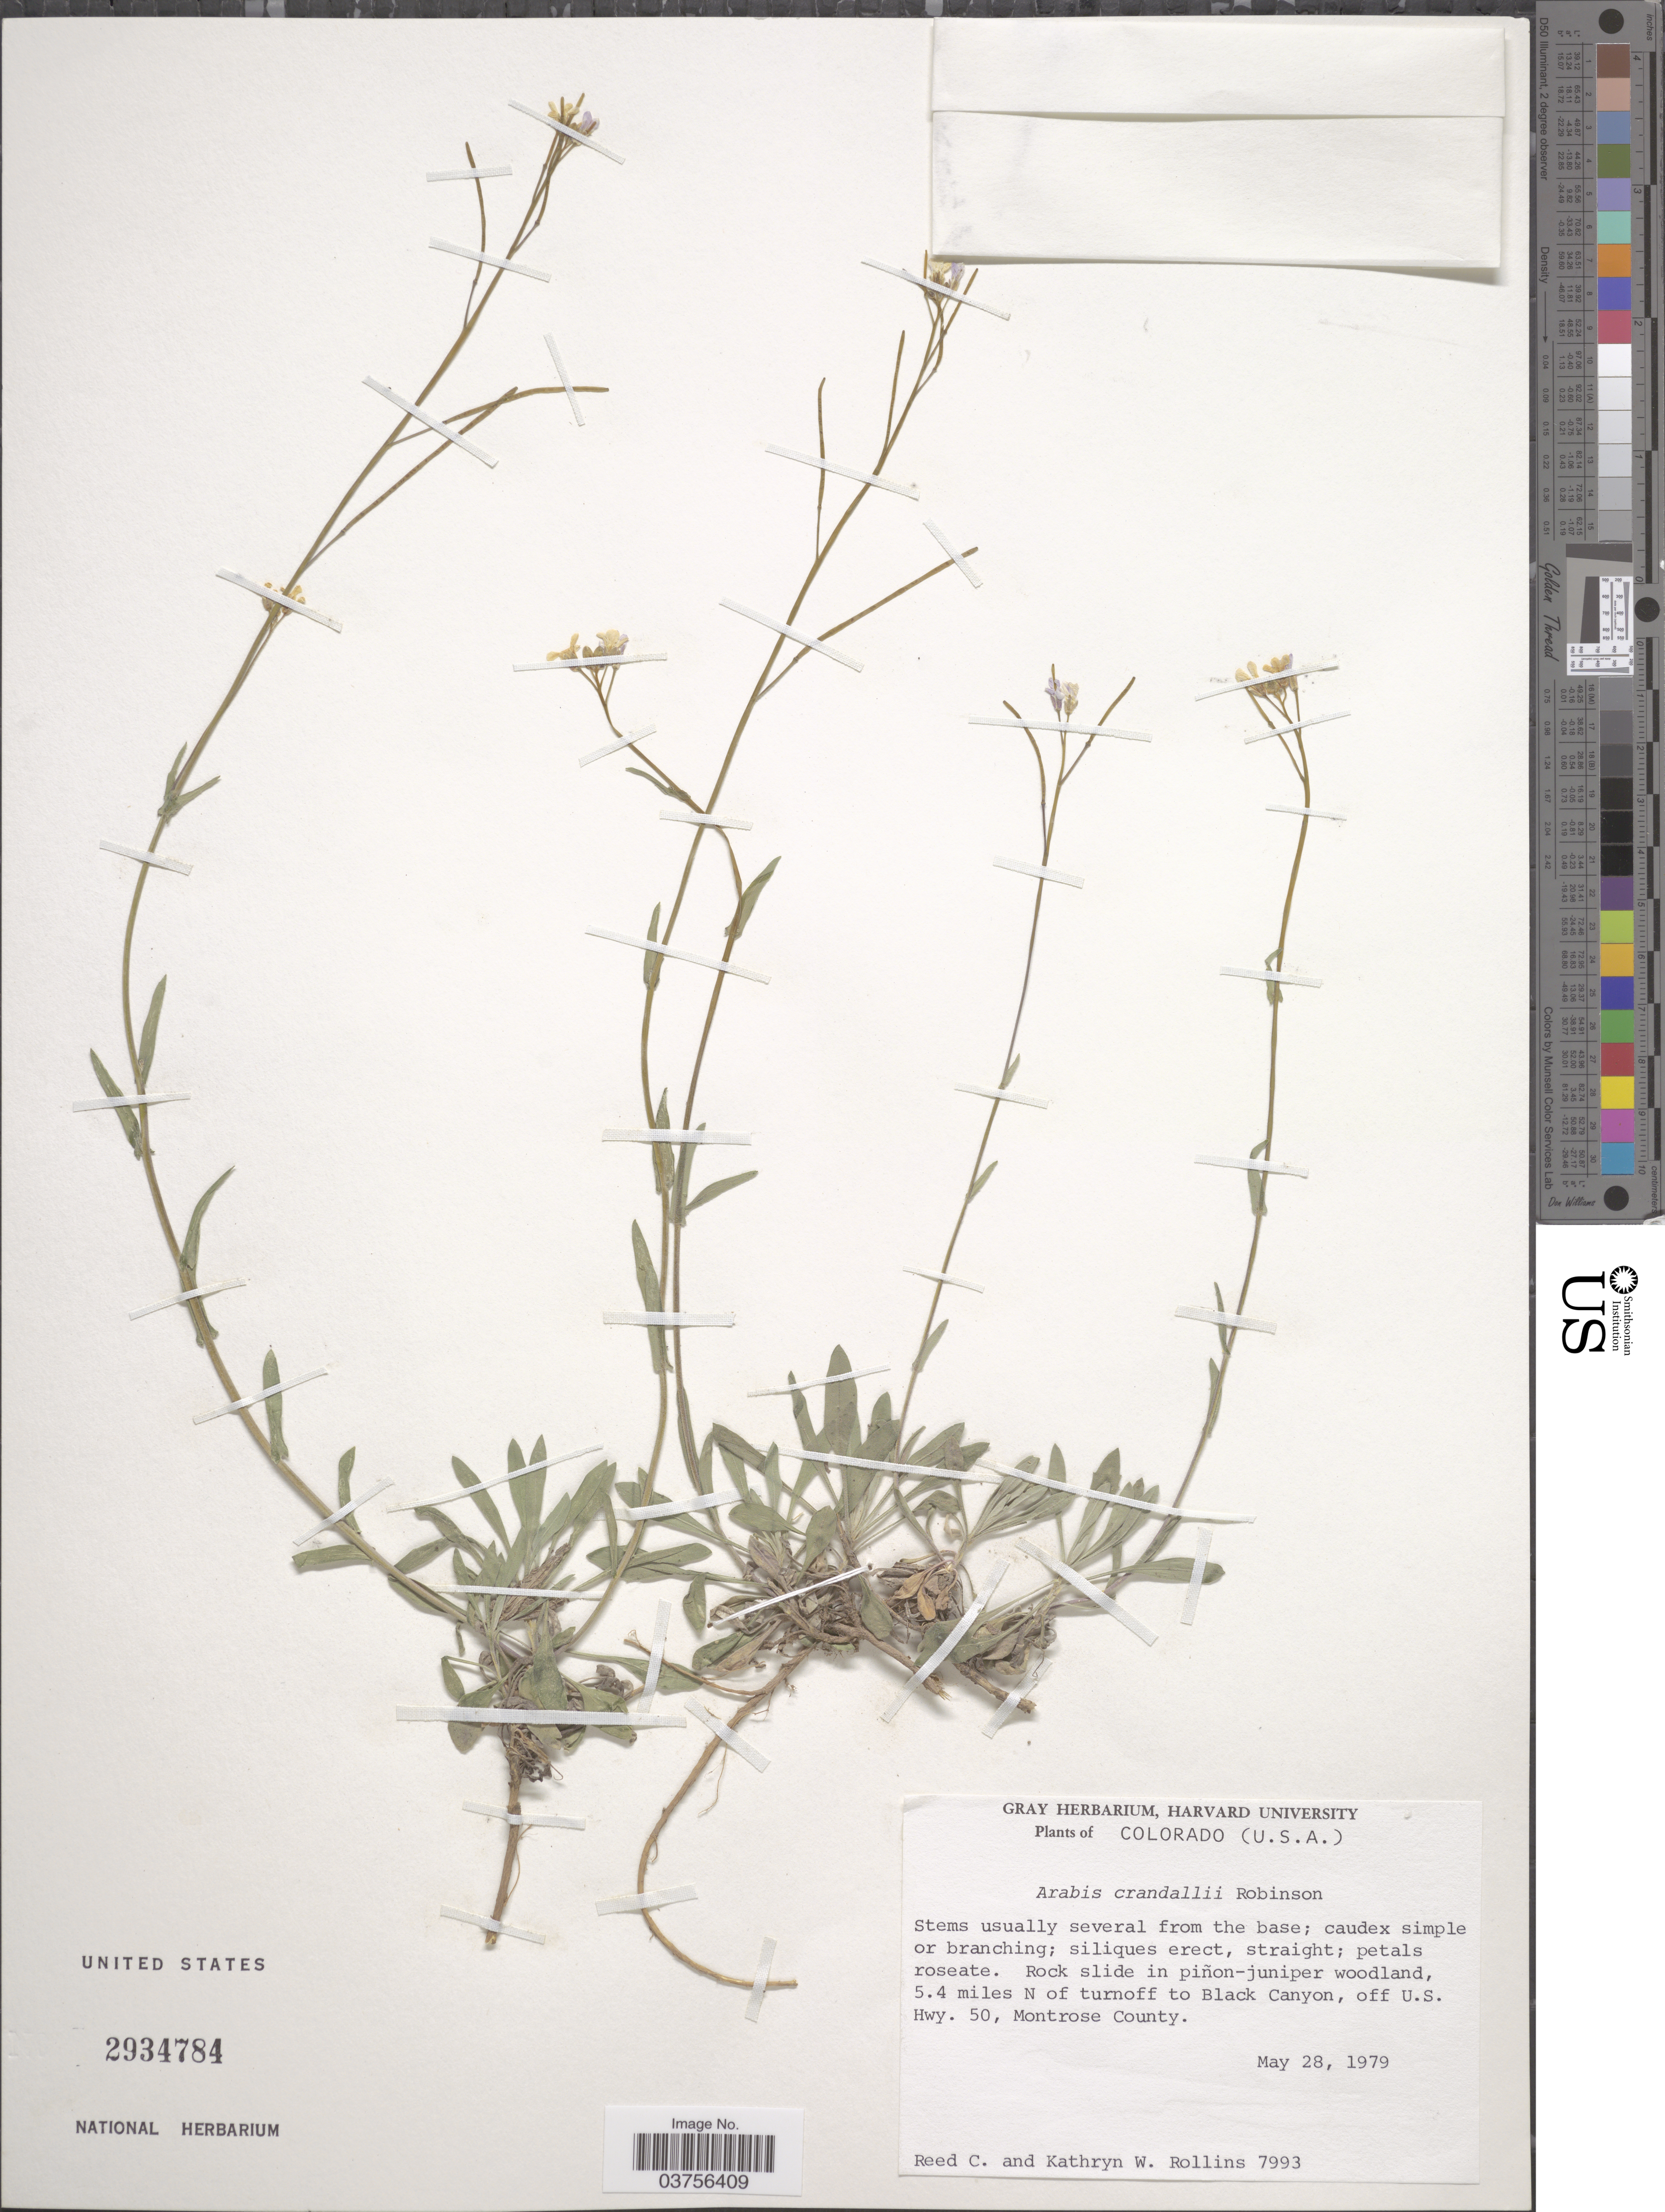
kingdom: Plantae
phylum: Tracheophyta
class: Magnoliopsida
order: Brassicales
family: Brassicaceae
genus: Arabis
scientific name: Arabis crandallii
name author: B.L. Rob.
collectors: R. C. Rollins & K. W. Rollins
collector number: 7993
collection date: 1979-05-28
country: United States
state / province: Colorado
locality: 5.4 miles N of turnoff to Black Canyon, off U. S. Hwy. 50, Montrose County.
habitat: rock slide in pinon-juniper woodland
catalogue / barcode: US 2934784